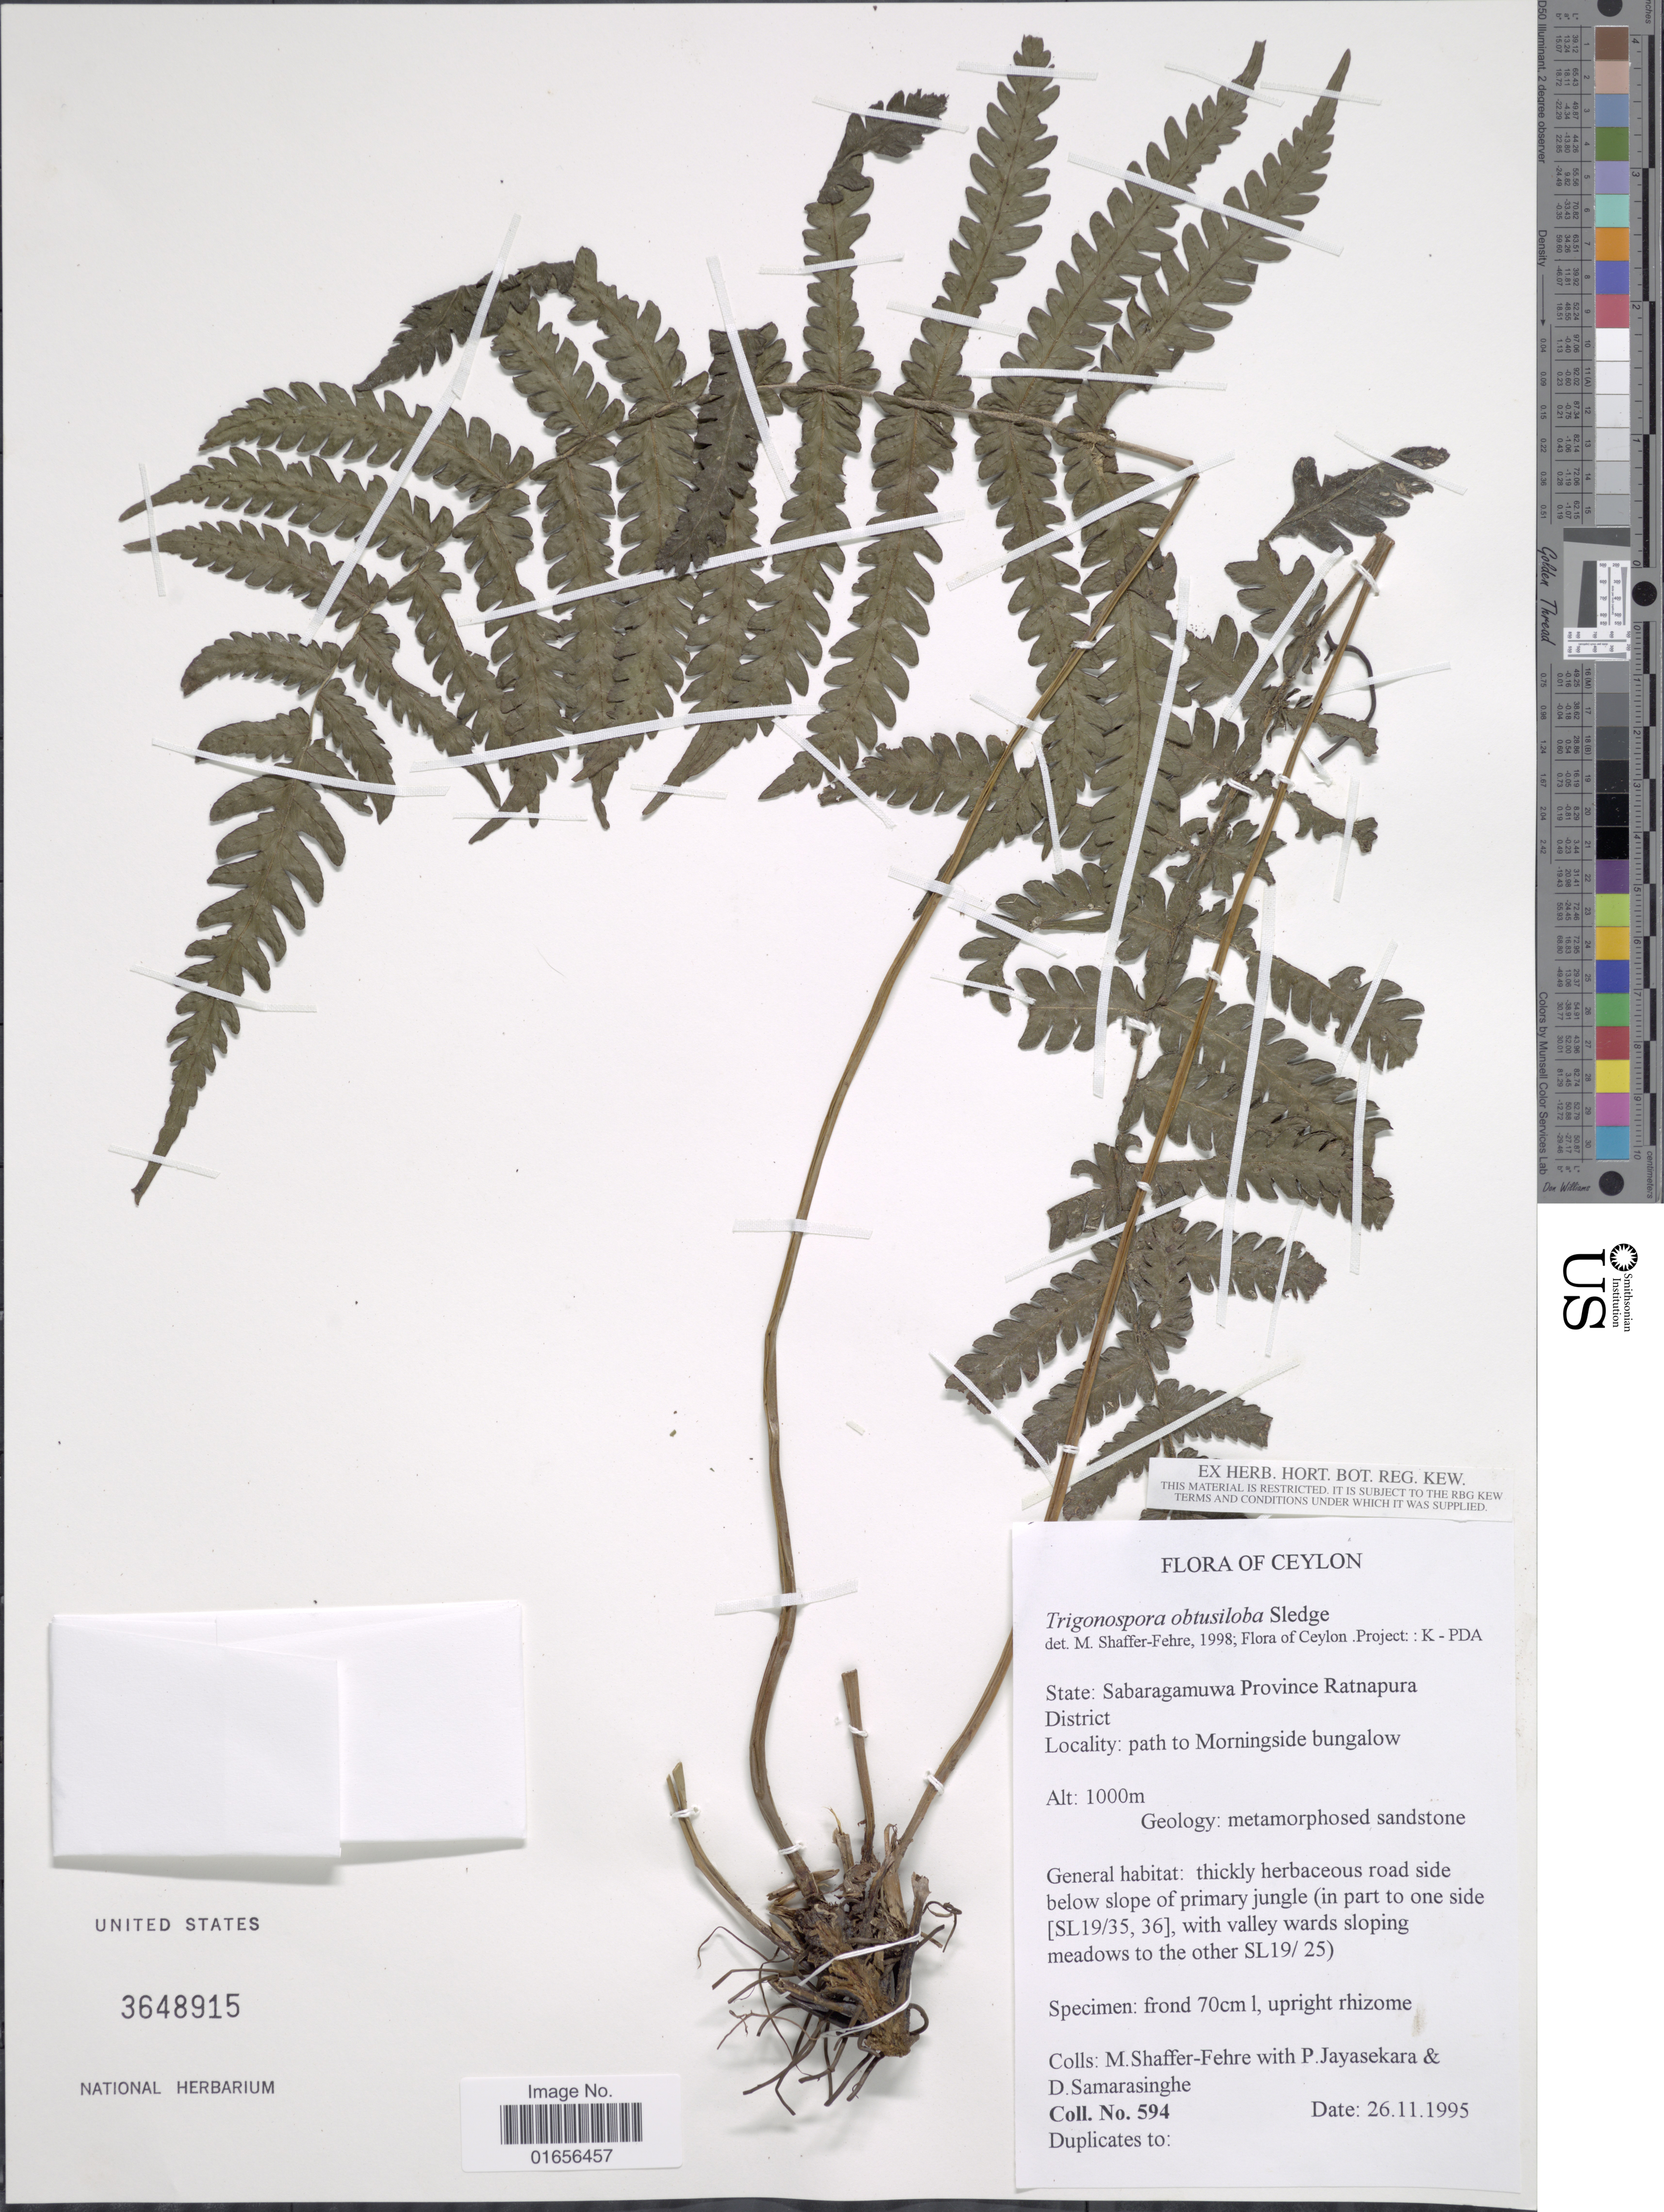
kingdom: Plantae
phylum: Tracheophyta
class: Polypodiopsida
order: Polypodiales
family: Thelypteridaceae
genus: Trigonospora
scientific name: Trigonospora obtusiloba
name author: Sledge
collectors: M. Shaffer-Fehre, P. Jayasekera & D. Samarasinghe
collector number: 594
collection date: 1995-11-26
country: Sri Lanka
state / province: Sabaragamuwa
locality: Ceylon, Sabaragamuwa Province Ratnapura District, path to Morningside bungalow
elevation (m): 1000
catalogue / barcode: US 3648915